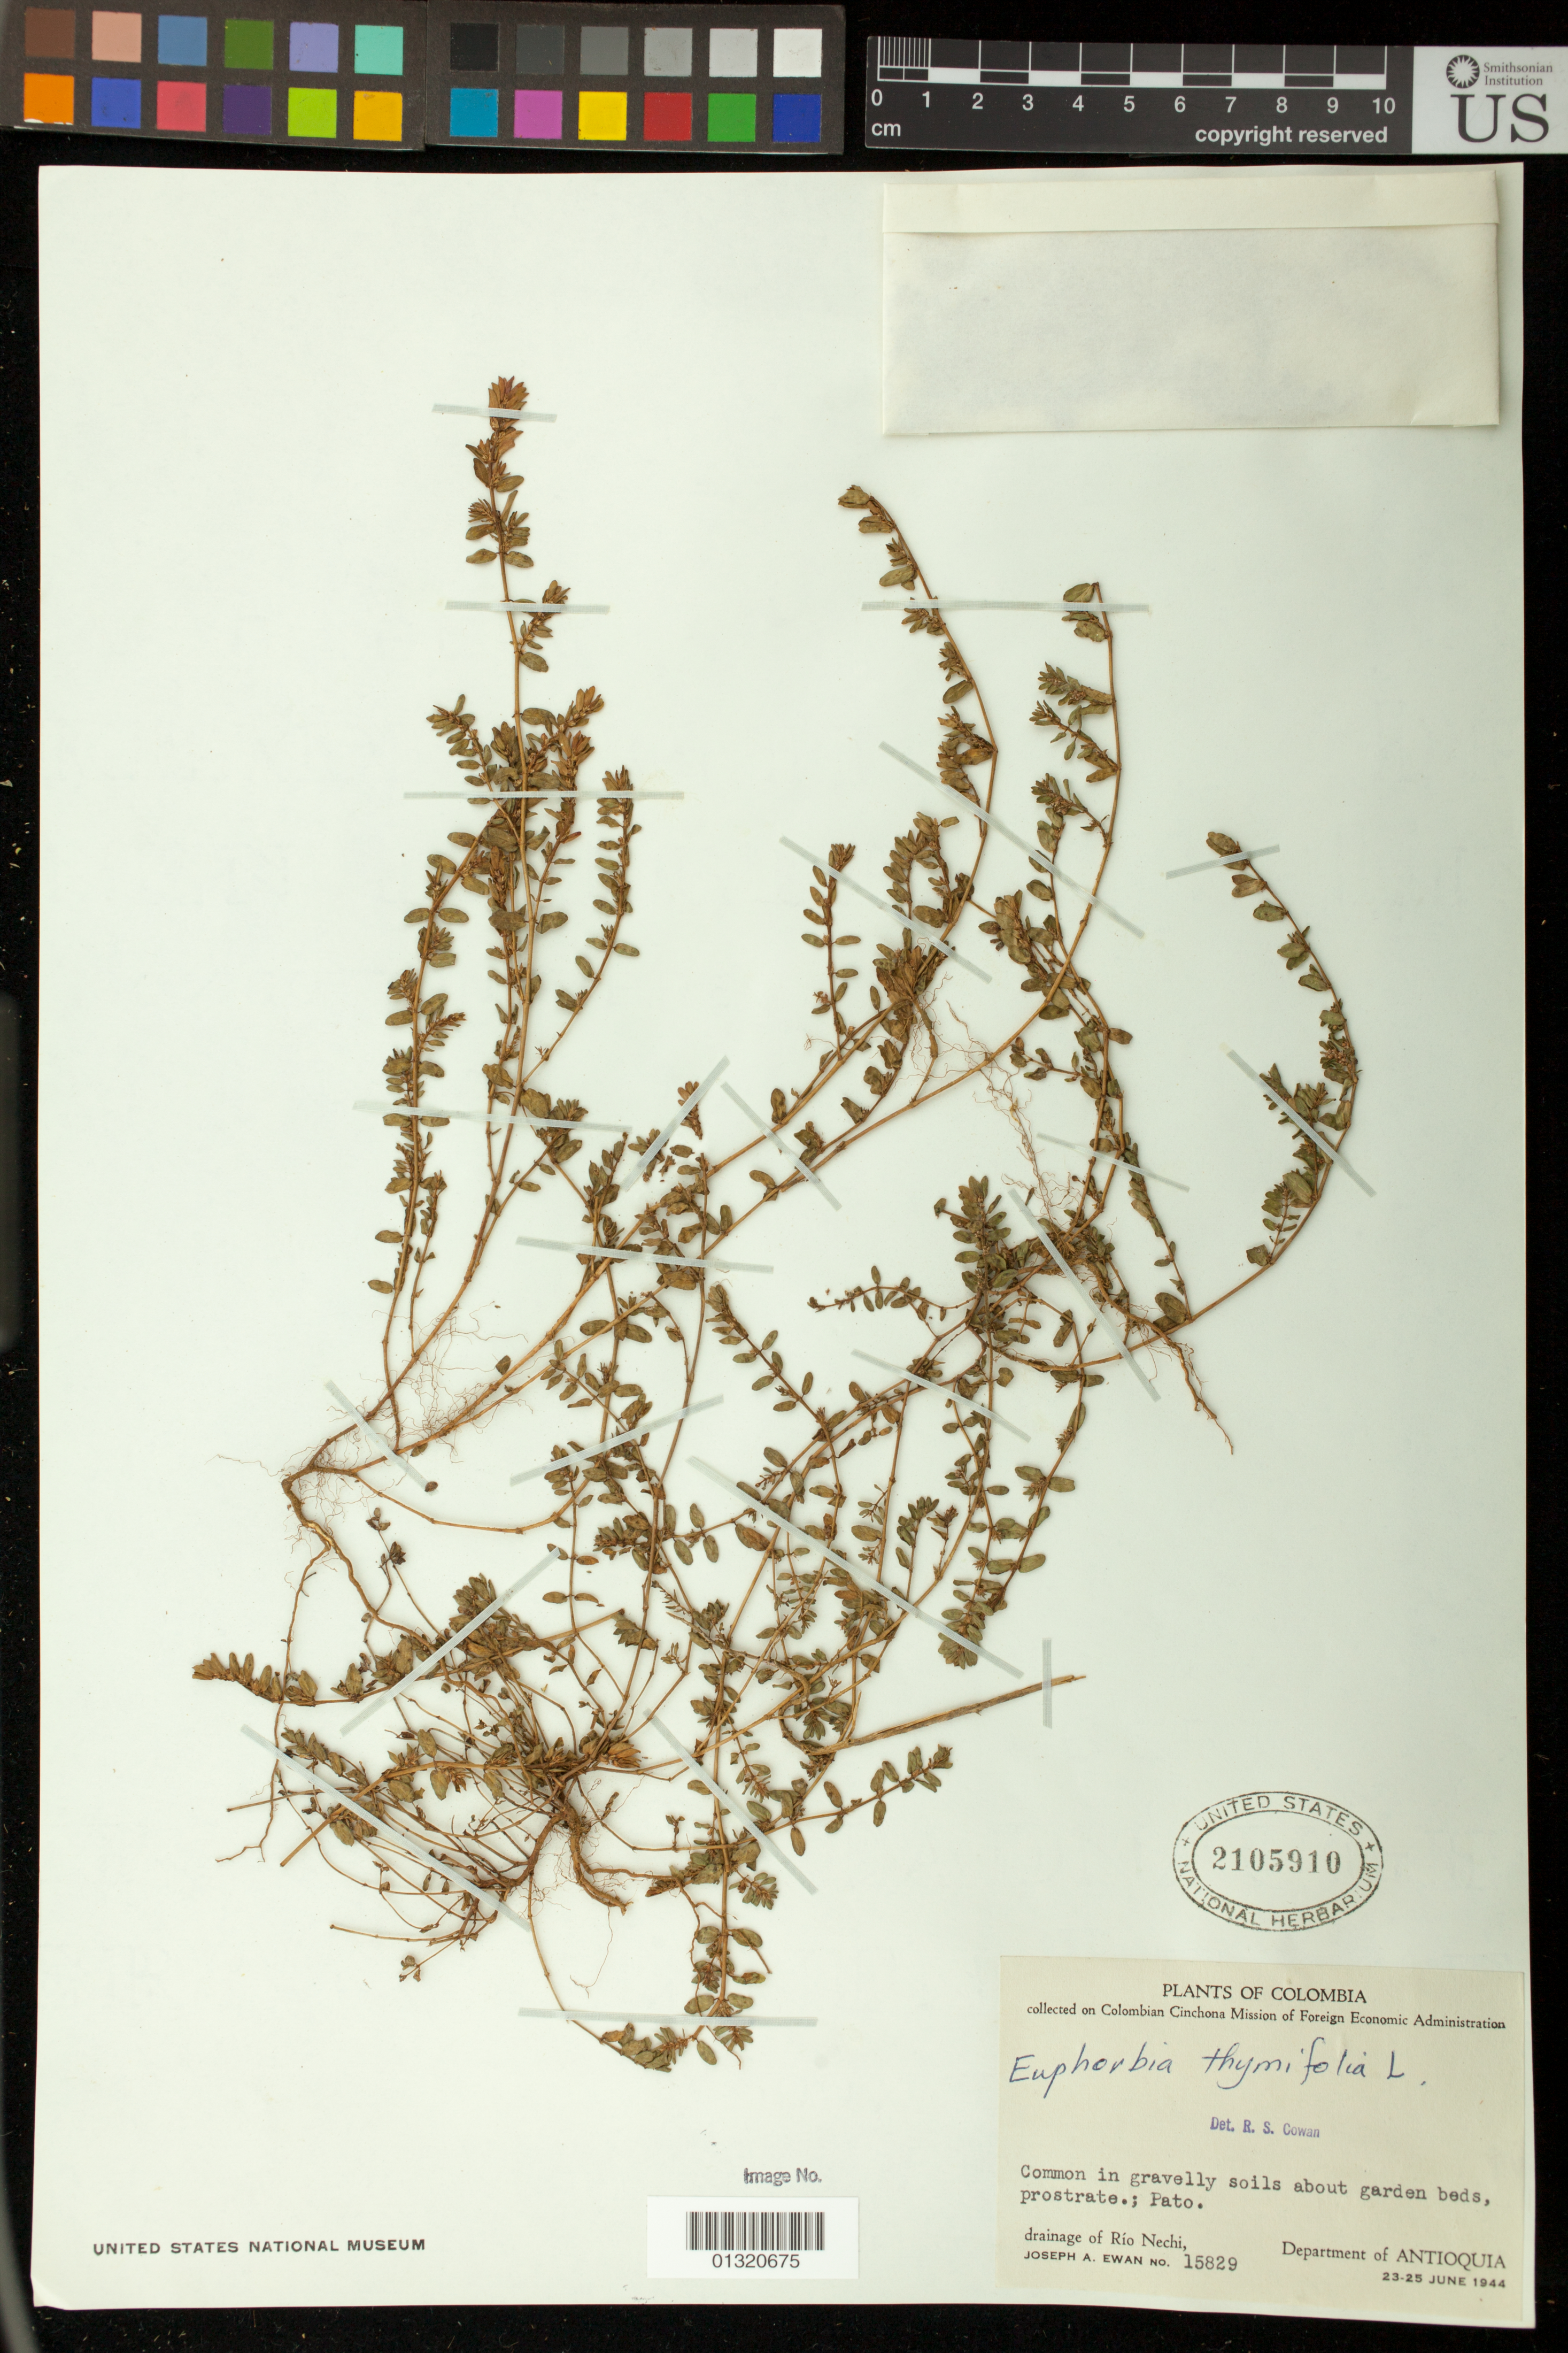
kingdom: Plantae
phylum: Tracheophyta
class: Magnoliopsida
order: Malpighiales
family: Euphorbiaceae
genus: Euphorbia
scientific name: Euphorbia thymifolia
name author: L.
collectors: J. A. Ewan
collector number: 15829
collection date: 1944-06-23/1944-06-25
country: Colombia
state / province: Antioquia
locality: Pato, drainage of Rio Nechi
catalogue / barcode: US 2105910